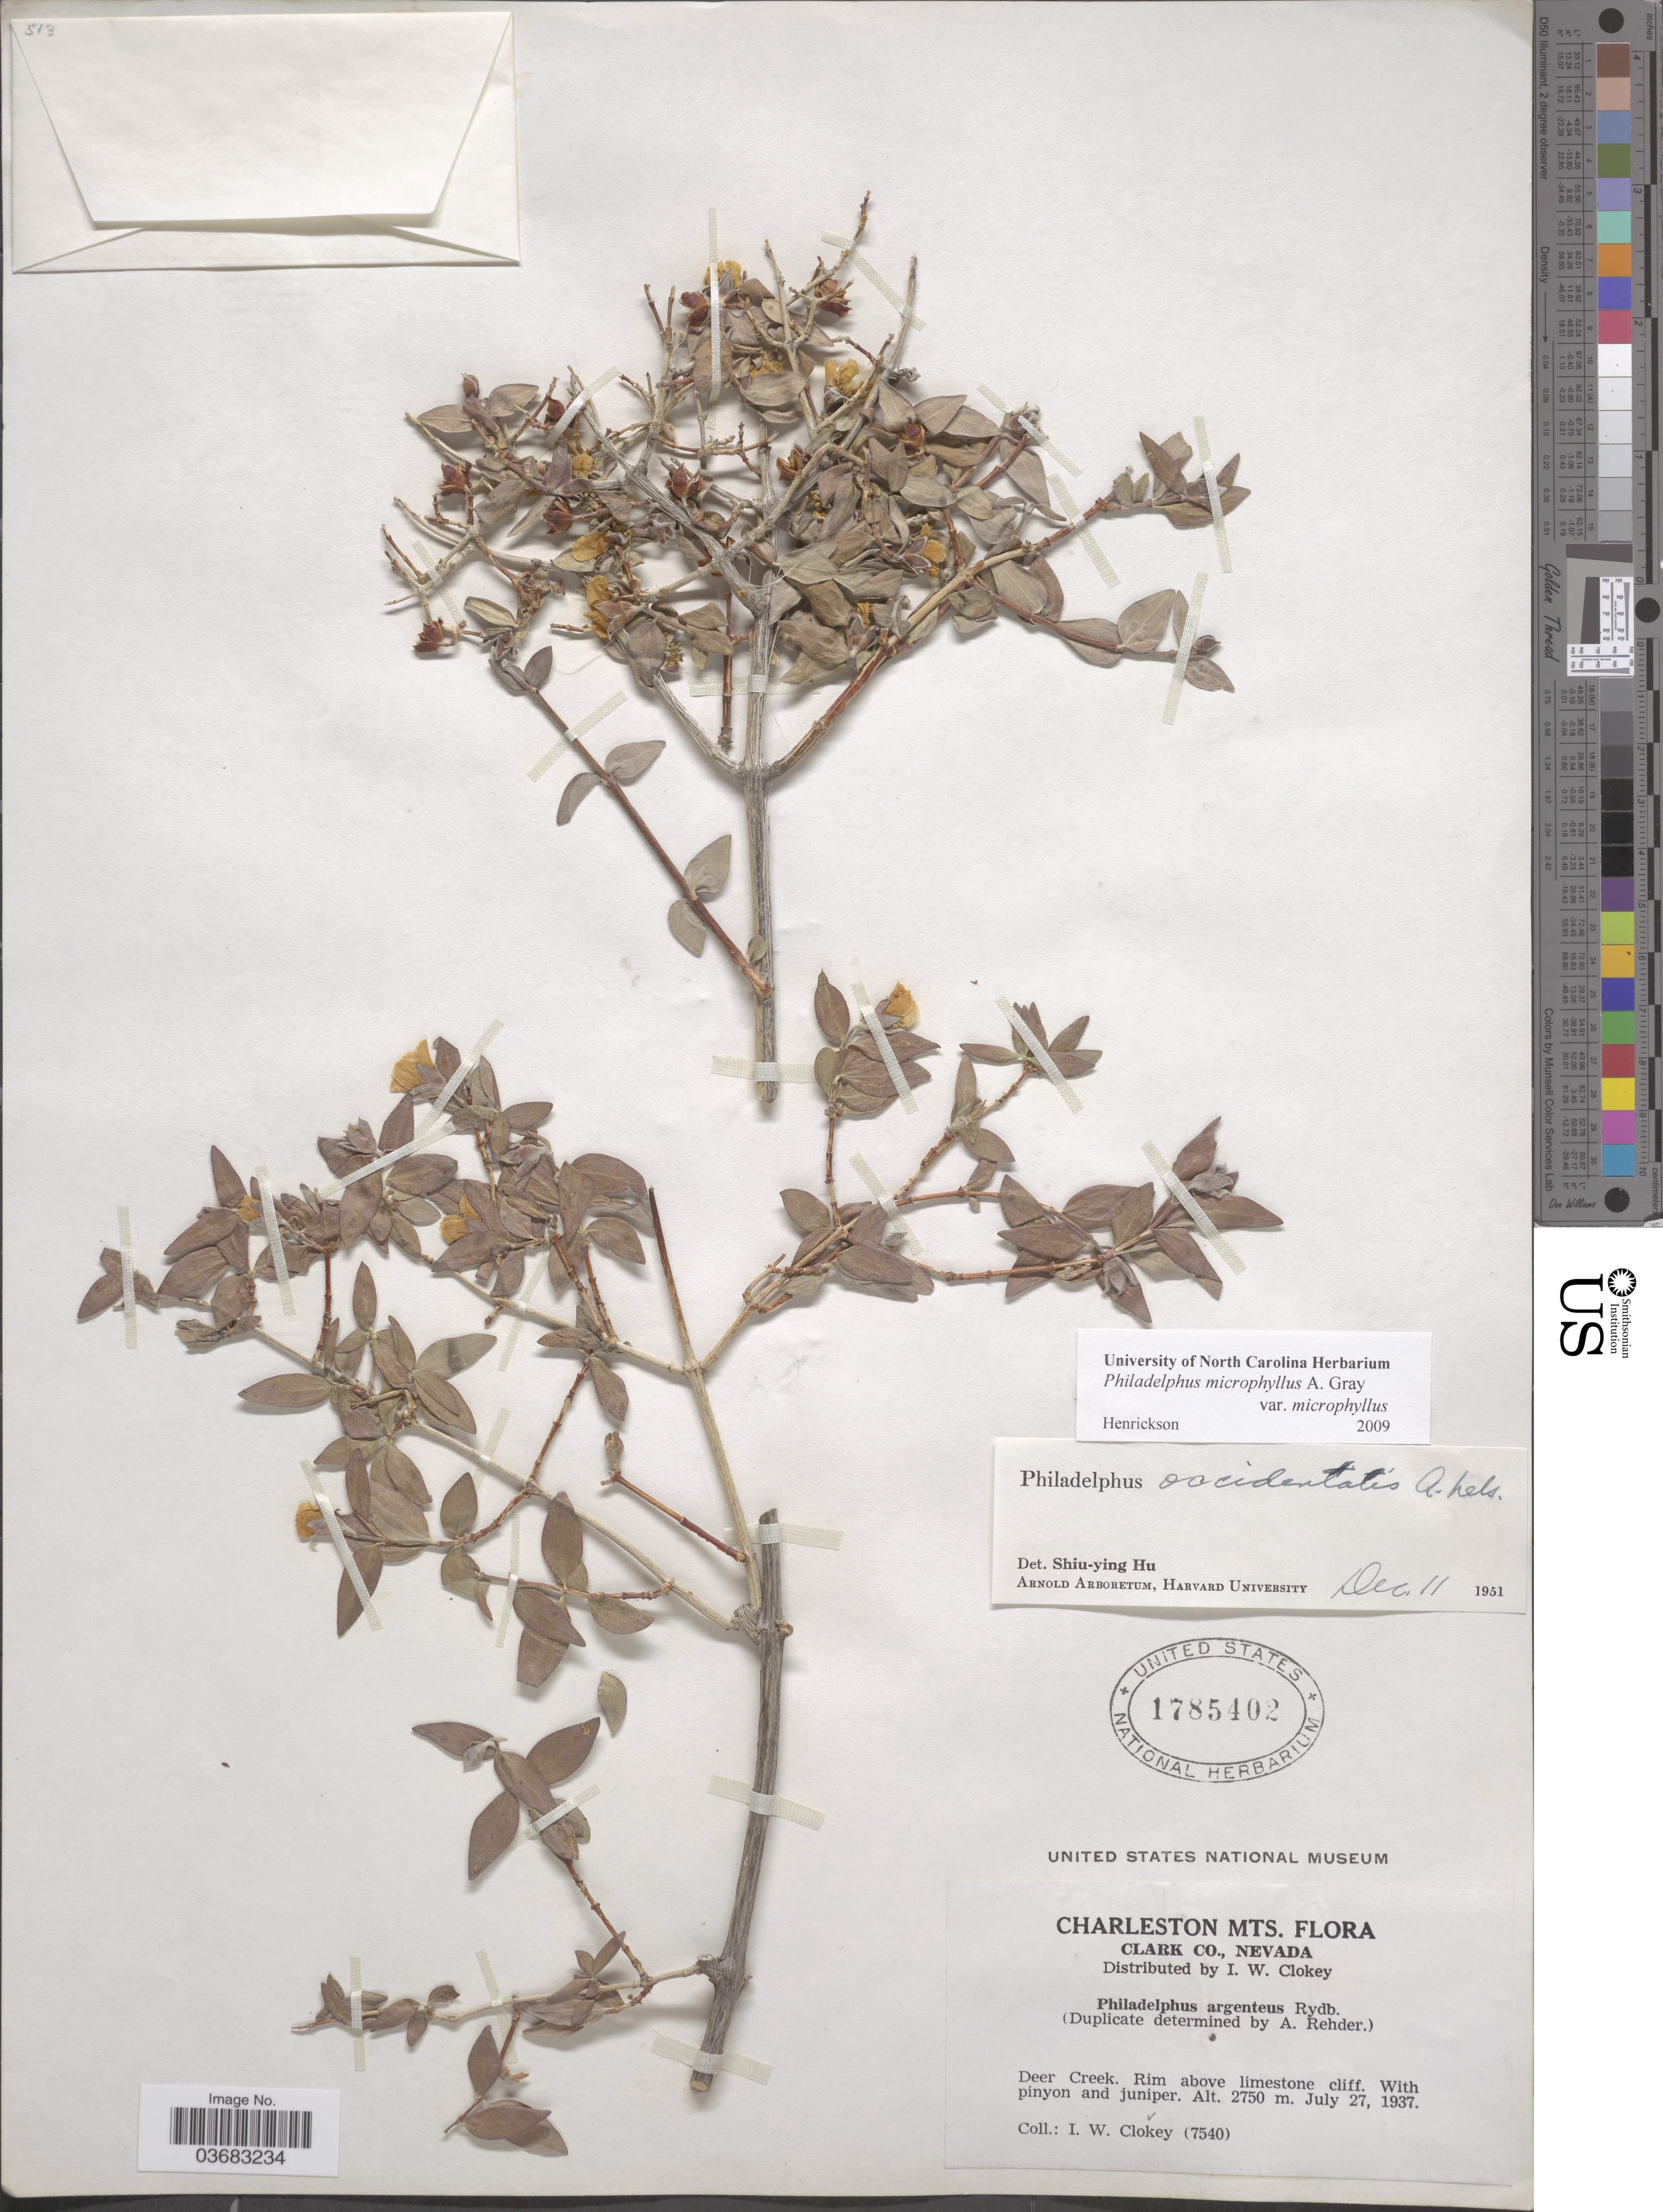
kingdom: Plantae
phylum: Tracheophyta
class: Magnoliopsida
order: Cornales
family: Hydrangeaceae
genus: Philadelphus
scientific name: Philadelphus microphyllus var. microphyllus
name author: A. Gray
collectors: I. W. Clokey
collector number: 7540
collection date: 1937-07-27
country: United States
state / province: Nevada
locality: Charleston Mts. Clark Co. Deer Creek. Rim above limestone cliff.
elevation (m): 2750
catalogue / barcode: US 1785402